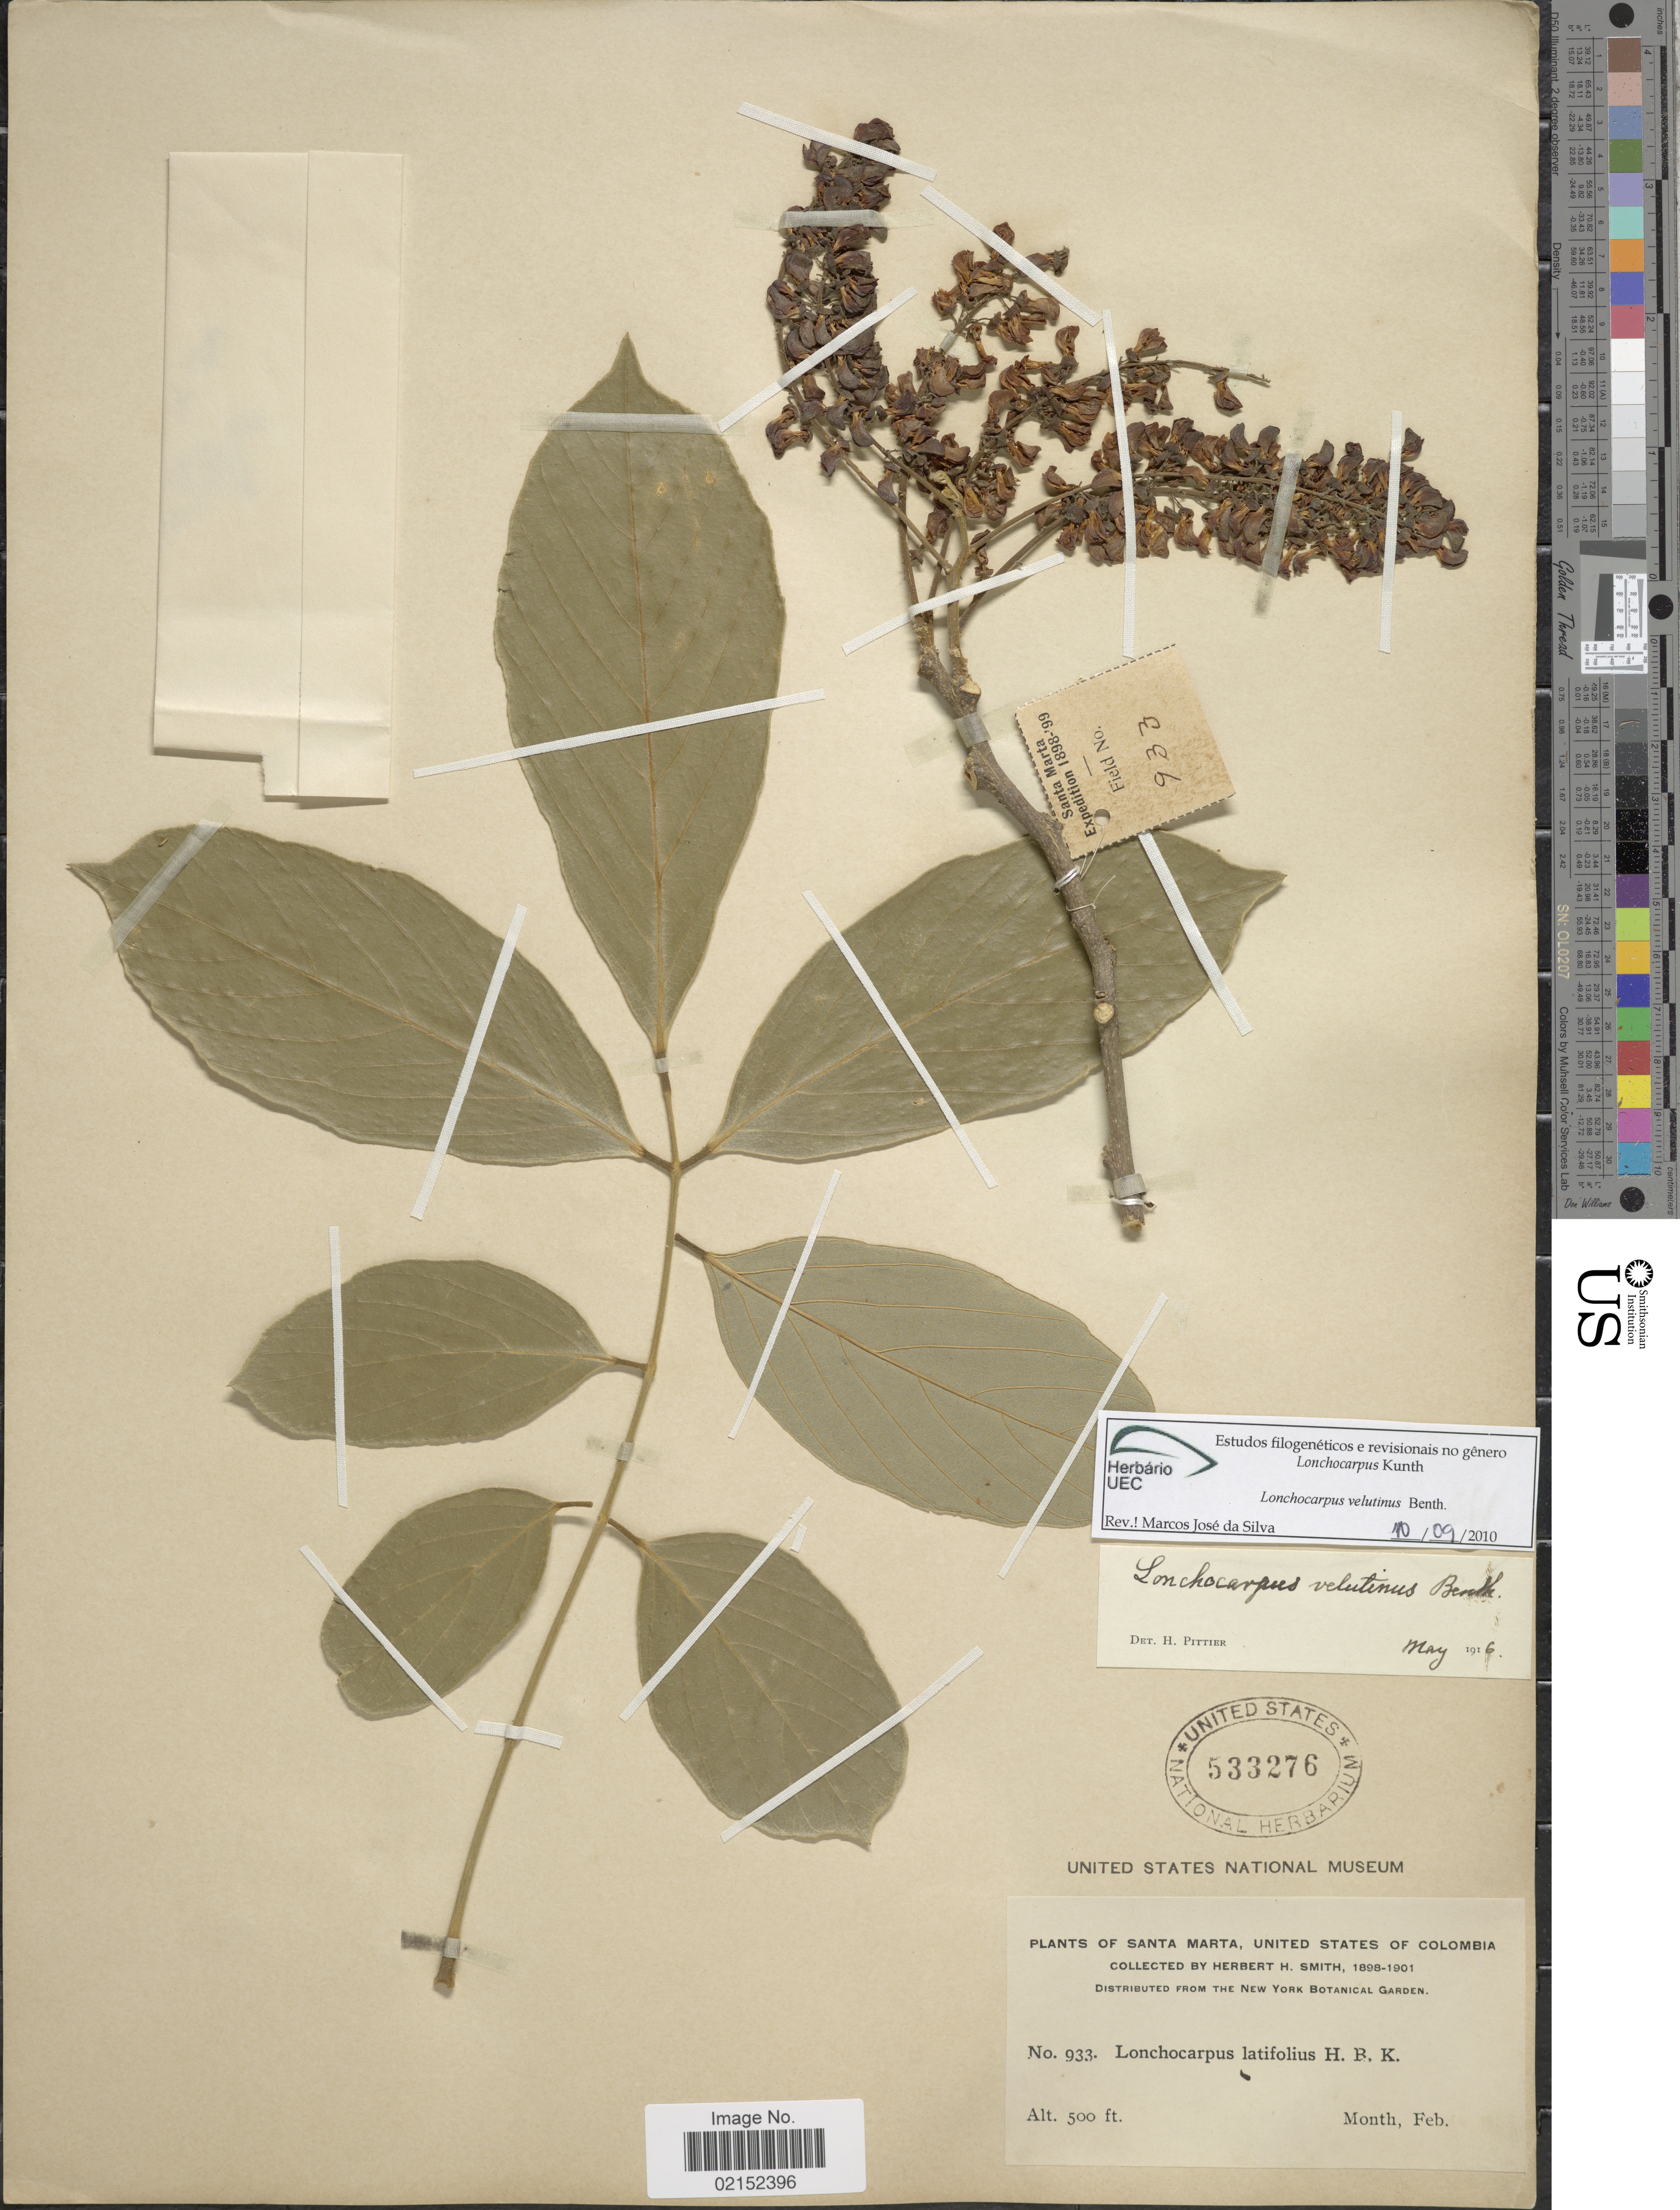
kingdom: Plantae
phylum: Tracheophyta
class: Magnoliopsida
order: Fabales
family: Fabaceae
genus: Lonchocarpus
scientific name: Lonchocarpus velutinus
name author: Benth. ex Seem.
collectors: Herbert H. Smith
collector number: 933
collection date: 1898-02/1901-02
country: Colombia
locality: Santa Marta, United States of Colombia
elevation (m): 152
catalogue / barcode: US 533276